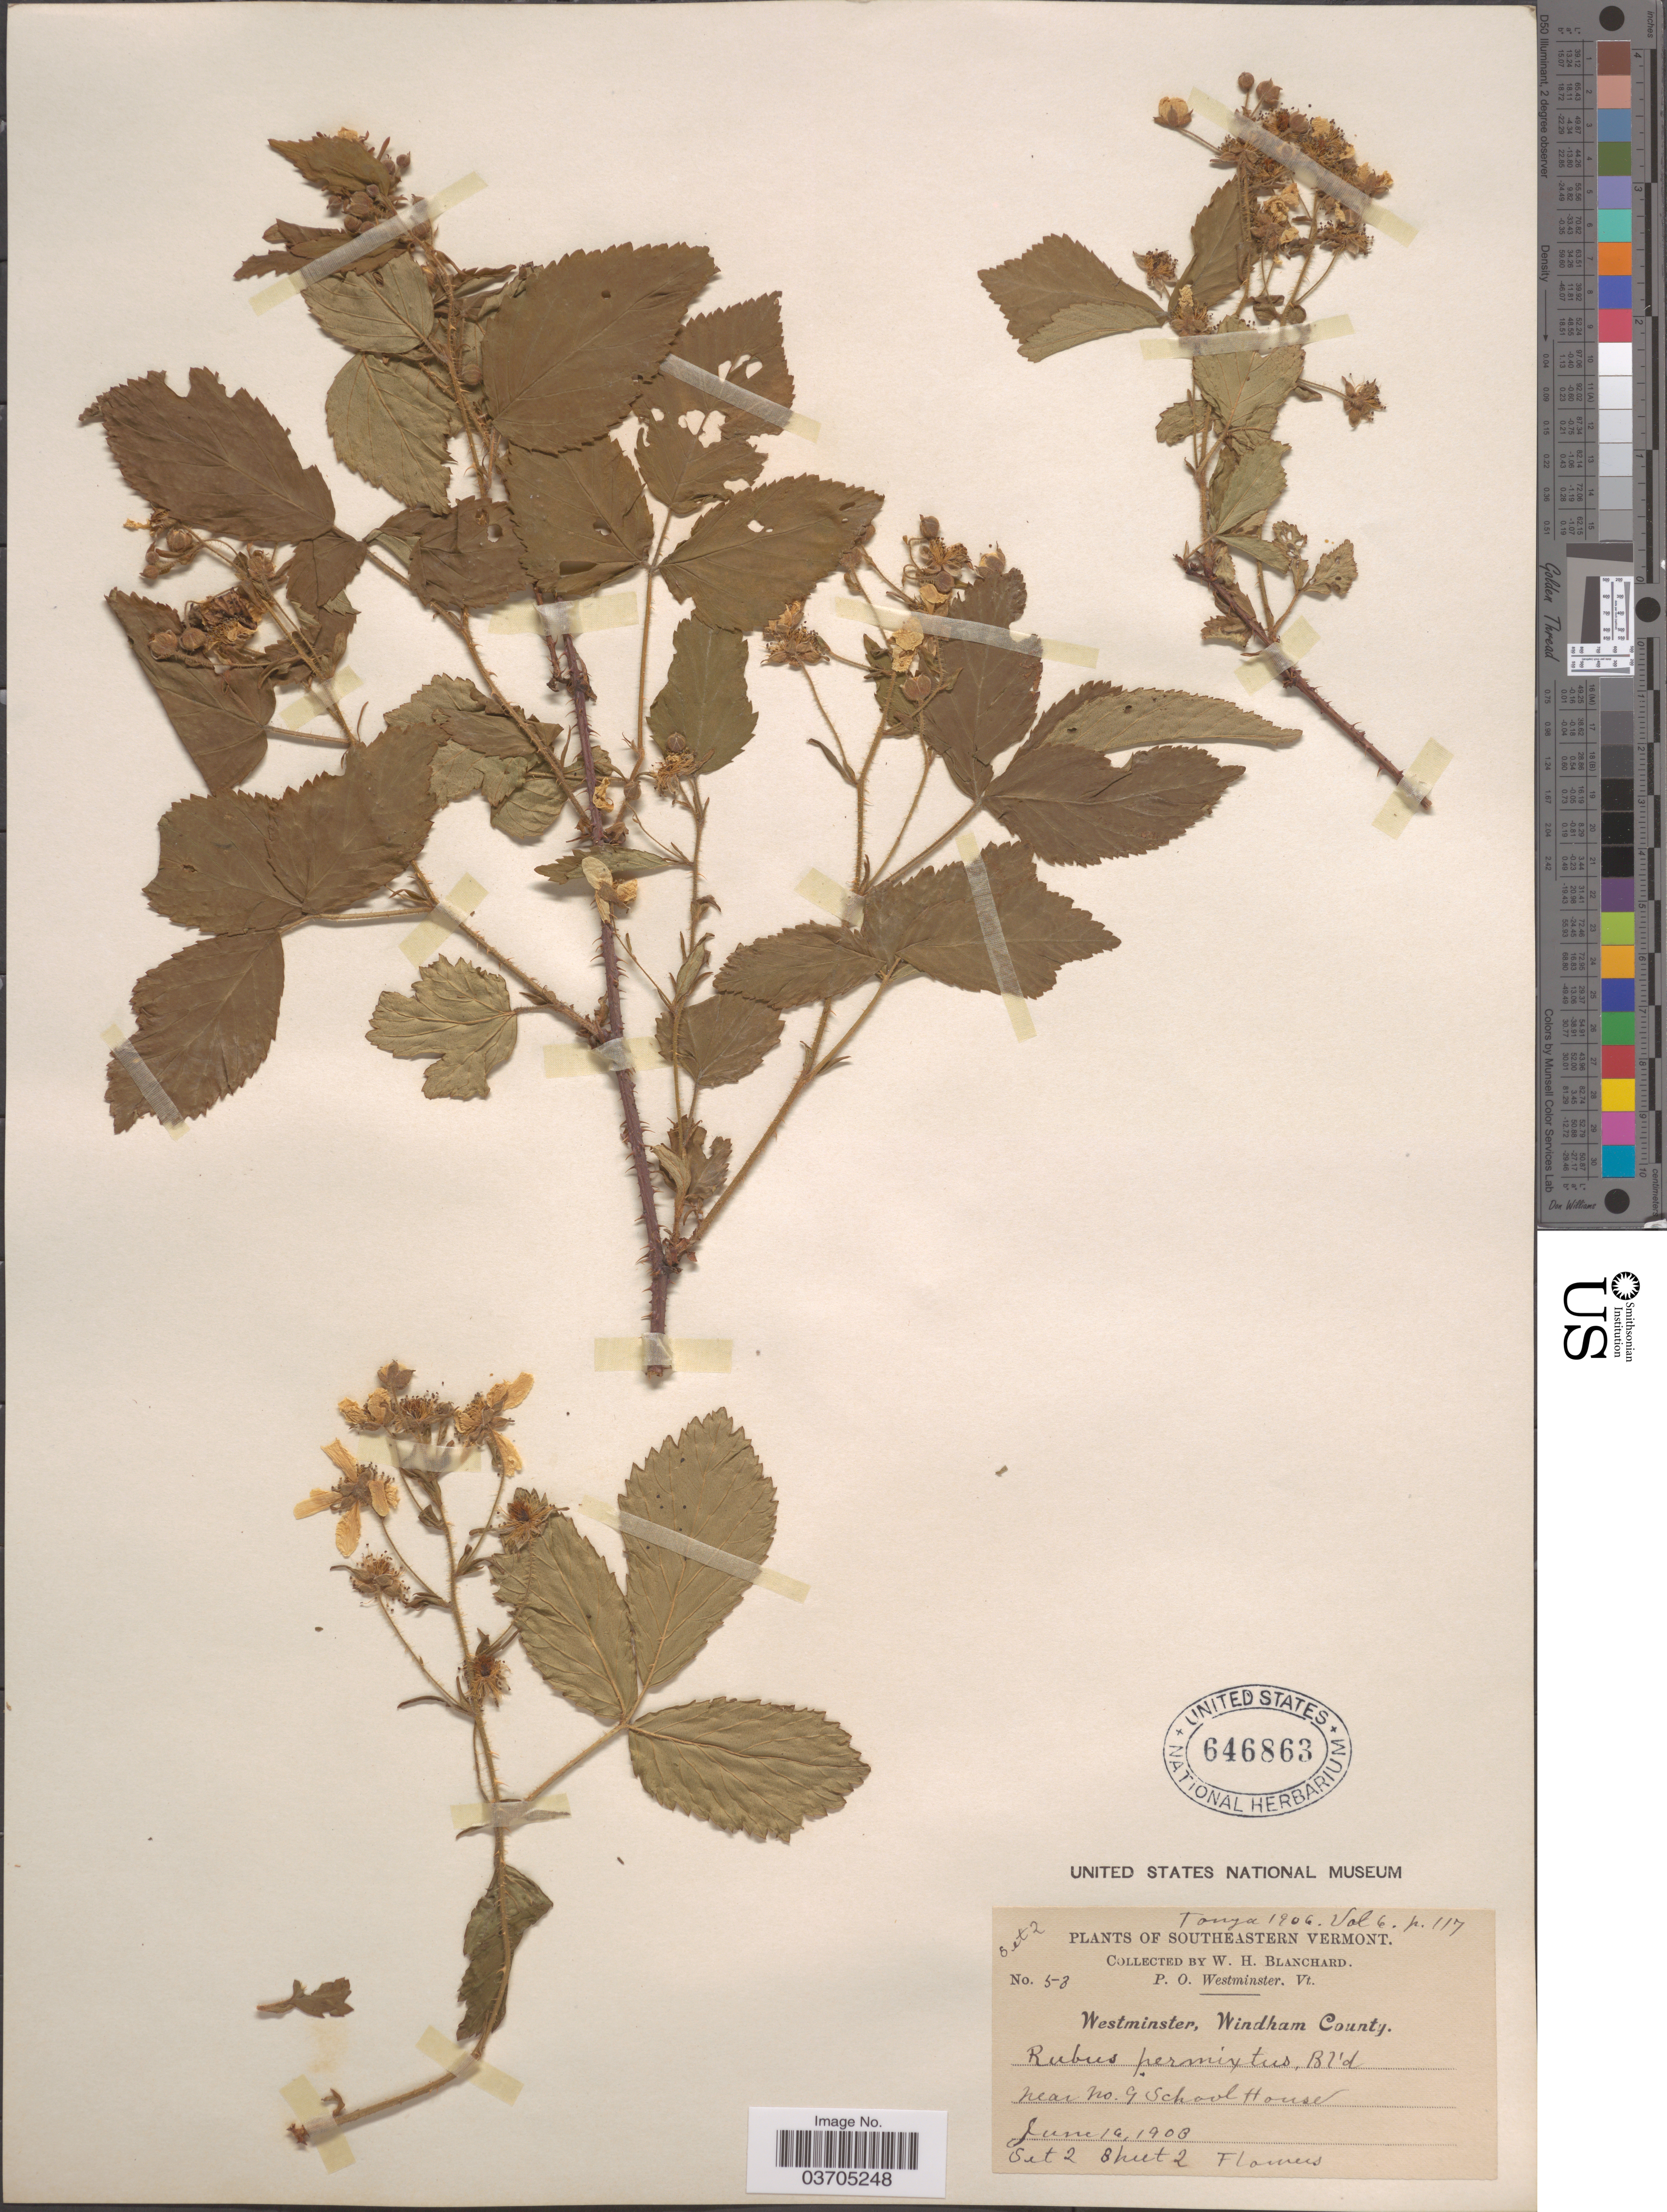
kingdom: Plantae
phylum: Tracheophyta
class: Magnoliopsida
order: Rosales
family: Rosaceae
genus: Rubus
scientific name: Rubus permixtus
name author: Blanch.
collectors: W. H. Blanchard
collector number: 53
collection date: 1903-06-14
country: United States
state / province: Vermont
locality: Southeastern Vermont. Westminster, Windham County. Near no. 9 School House.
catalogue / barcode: US 646863